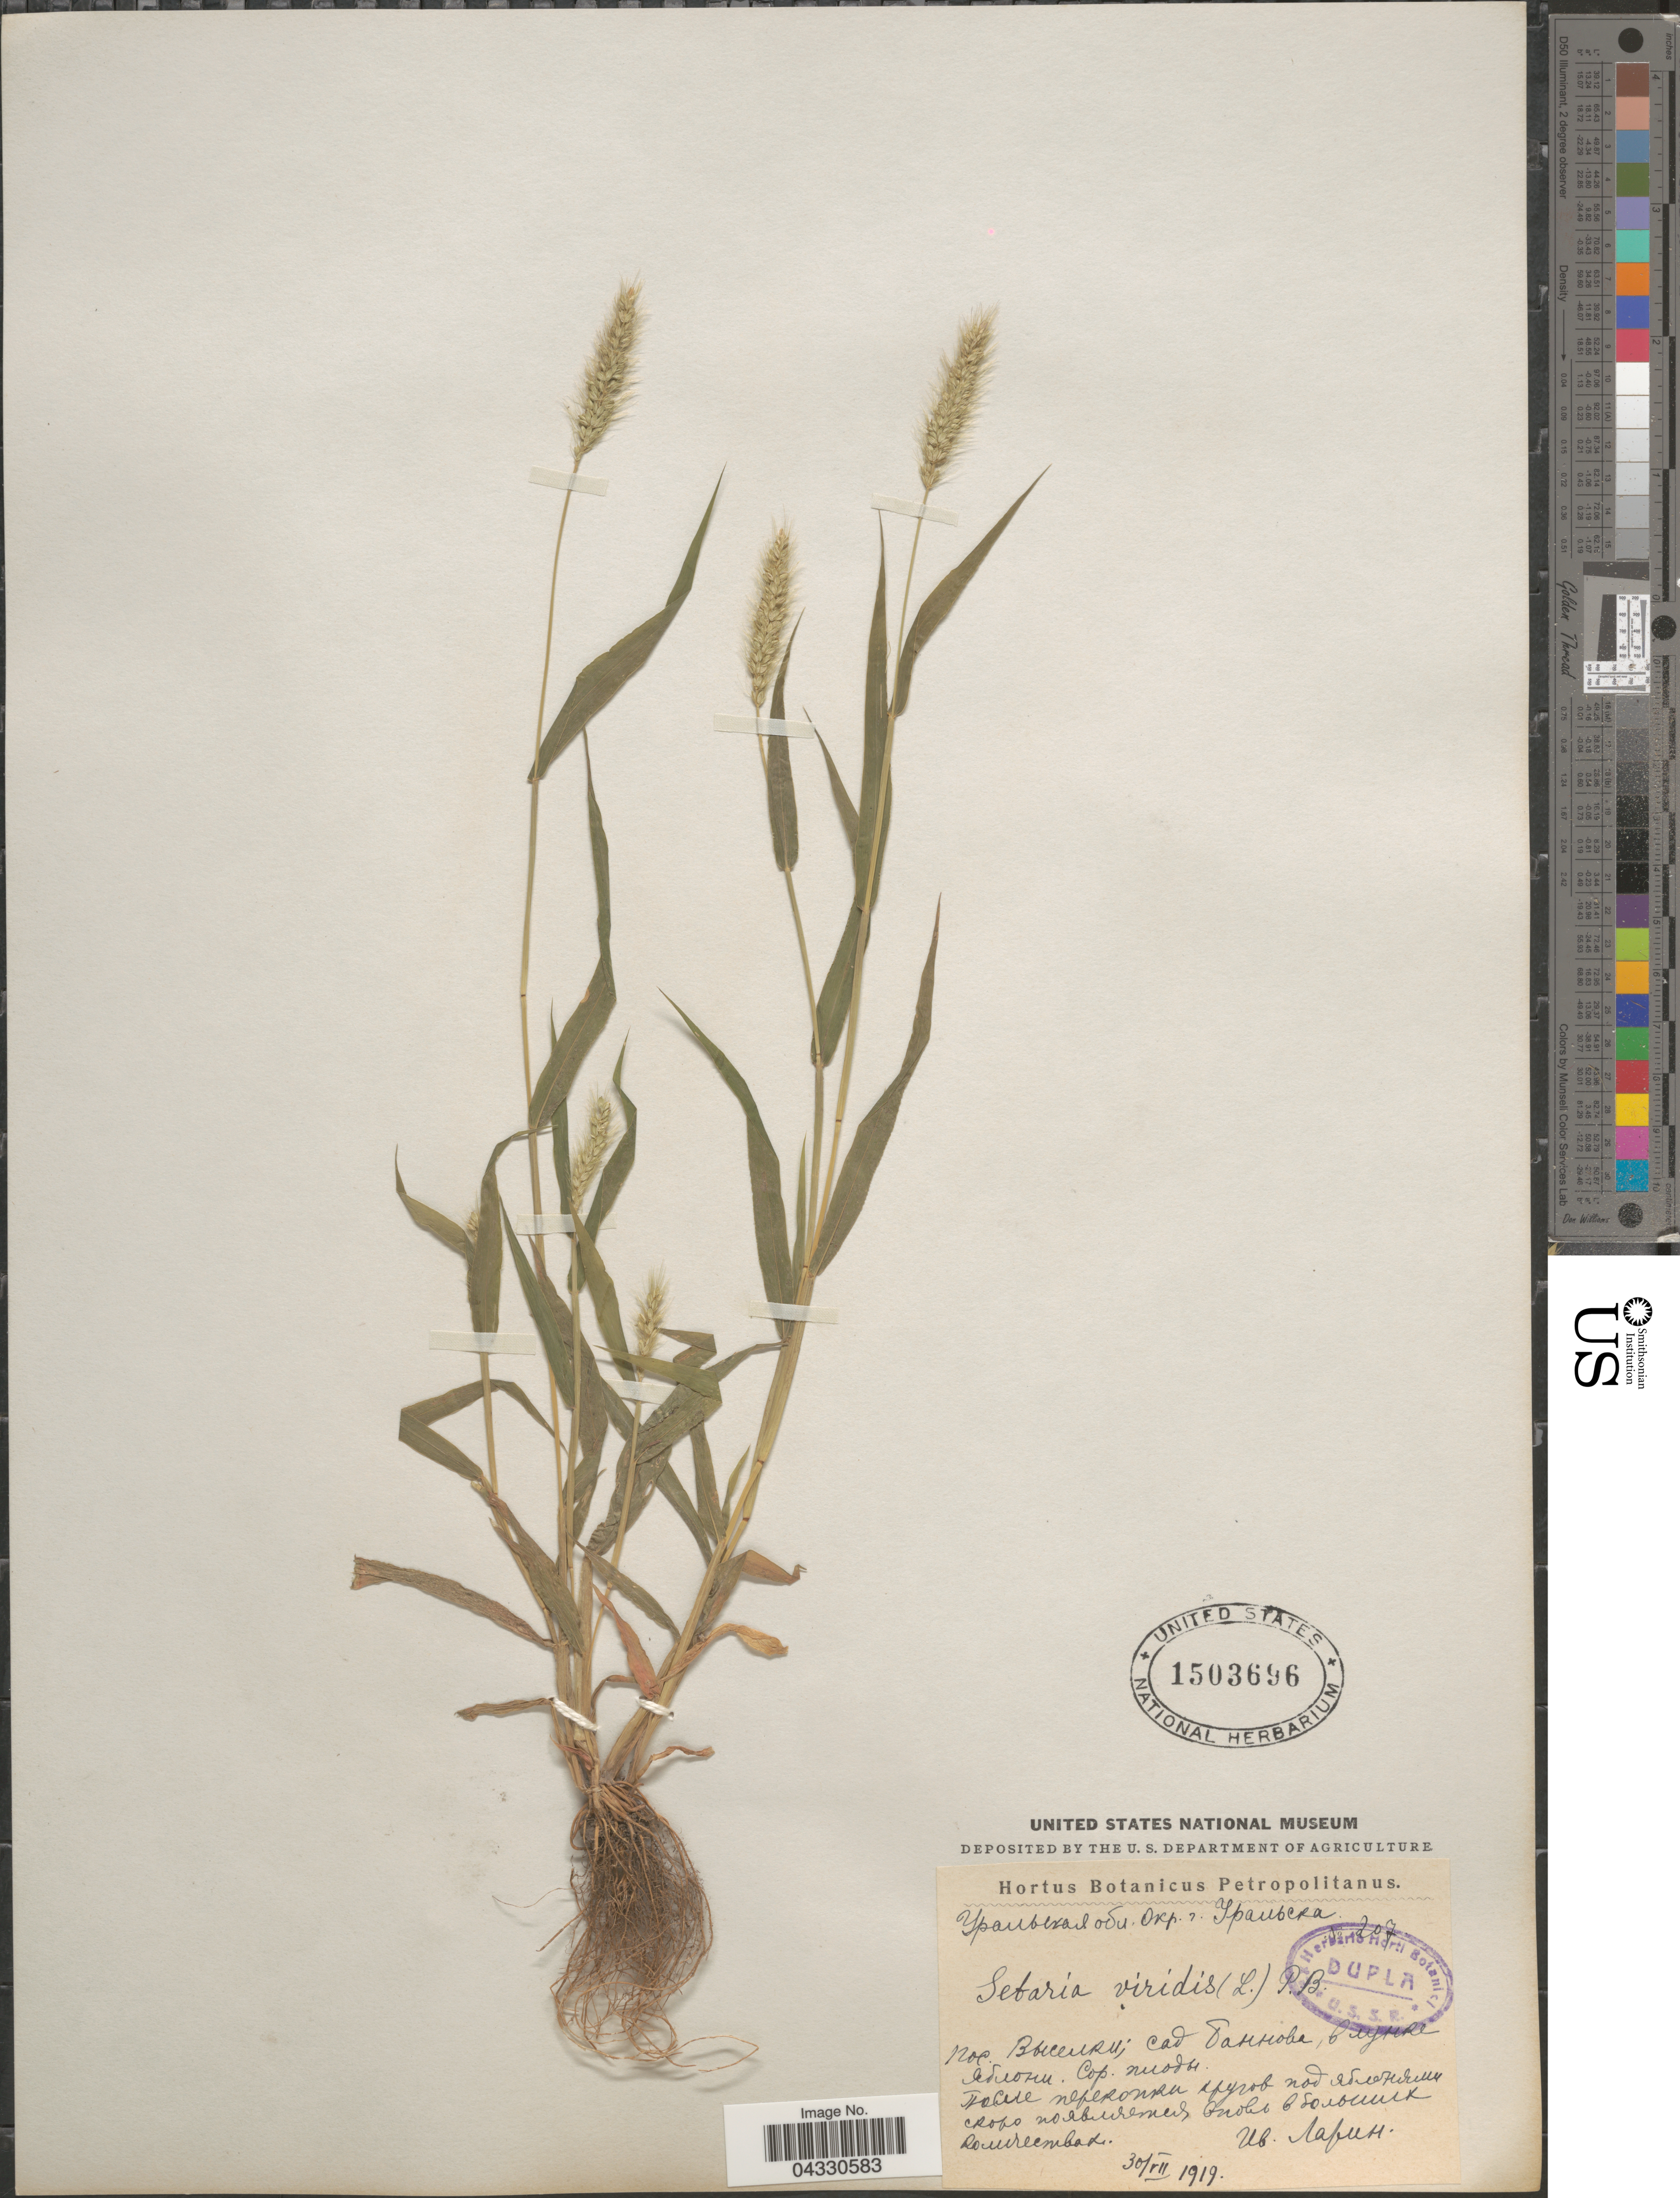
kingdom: Plantae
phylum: Tracheophyta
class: Liliopsida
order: Poales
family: Poaceae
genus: Setaria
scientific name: Setaria viridis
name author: (L.) P. Beauv.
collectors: I. Larin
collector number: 207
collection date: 1919-07-30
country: Russian Federation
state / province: Orenburg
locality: Vicinity of Uralsk, village Vyselki.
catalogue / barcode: US 1503696